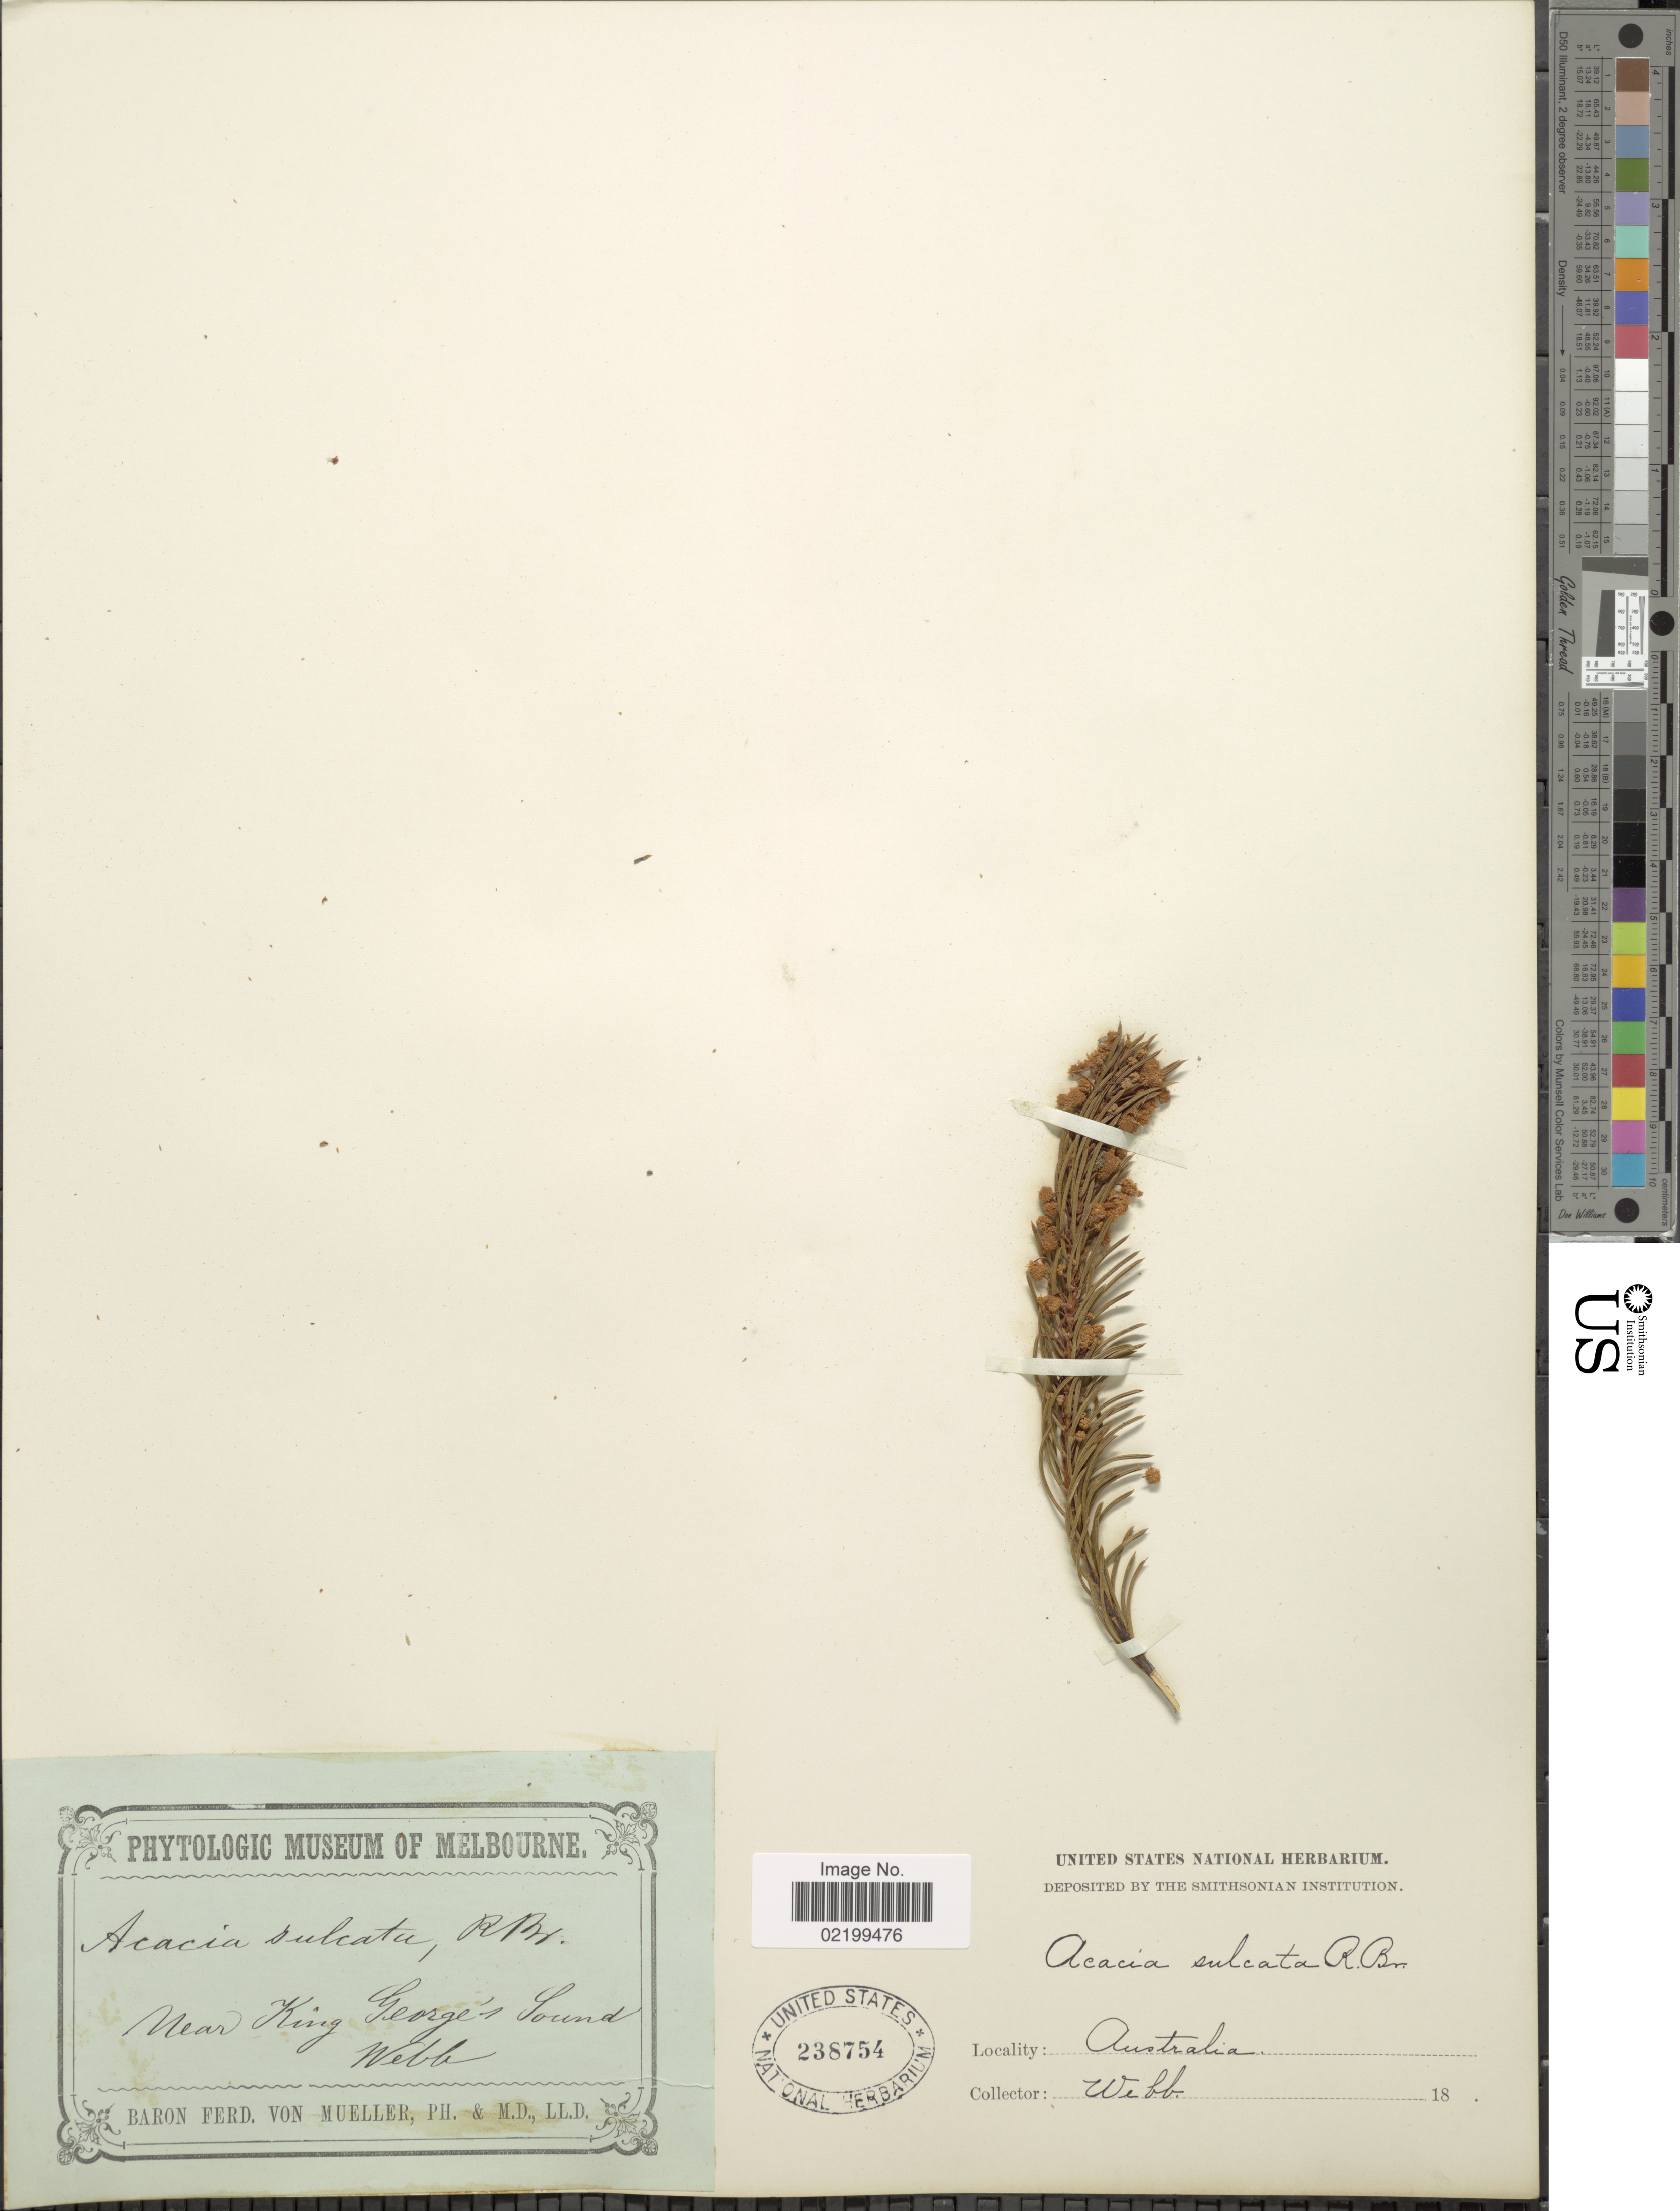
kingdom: Plantae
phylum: Tracheophyta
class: Magnoliopsida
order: Fabales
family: Fabaceae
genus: Acacia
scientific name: Acacia sulcata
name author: R. Br.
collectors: -. Webb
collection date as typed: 18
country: Australia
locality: Near King George's Sound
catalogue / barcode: US 238754